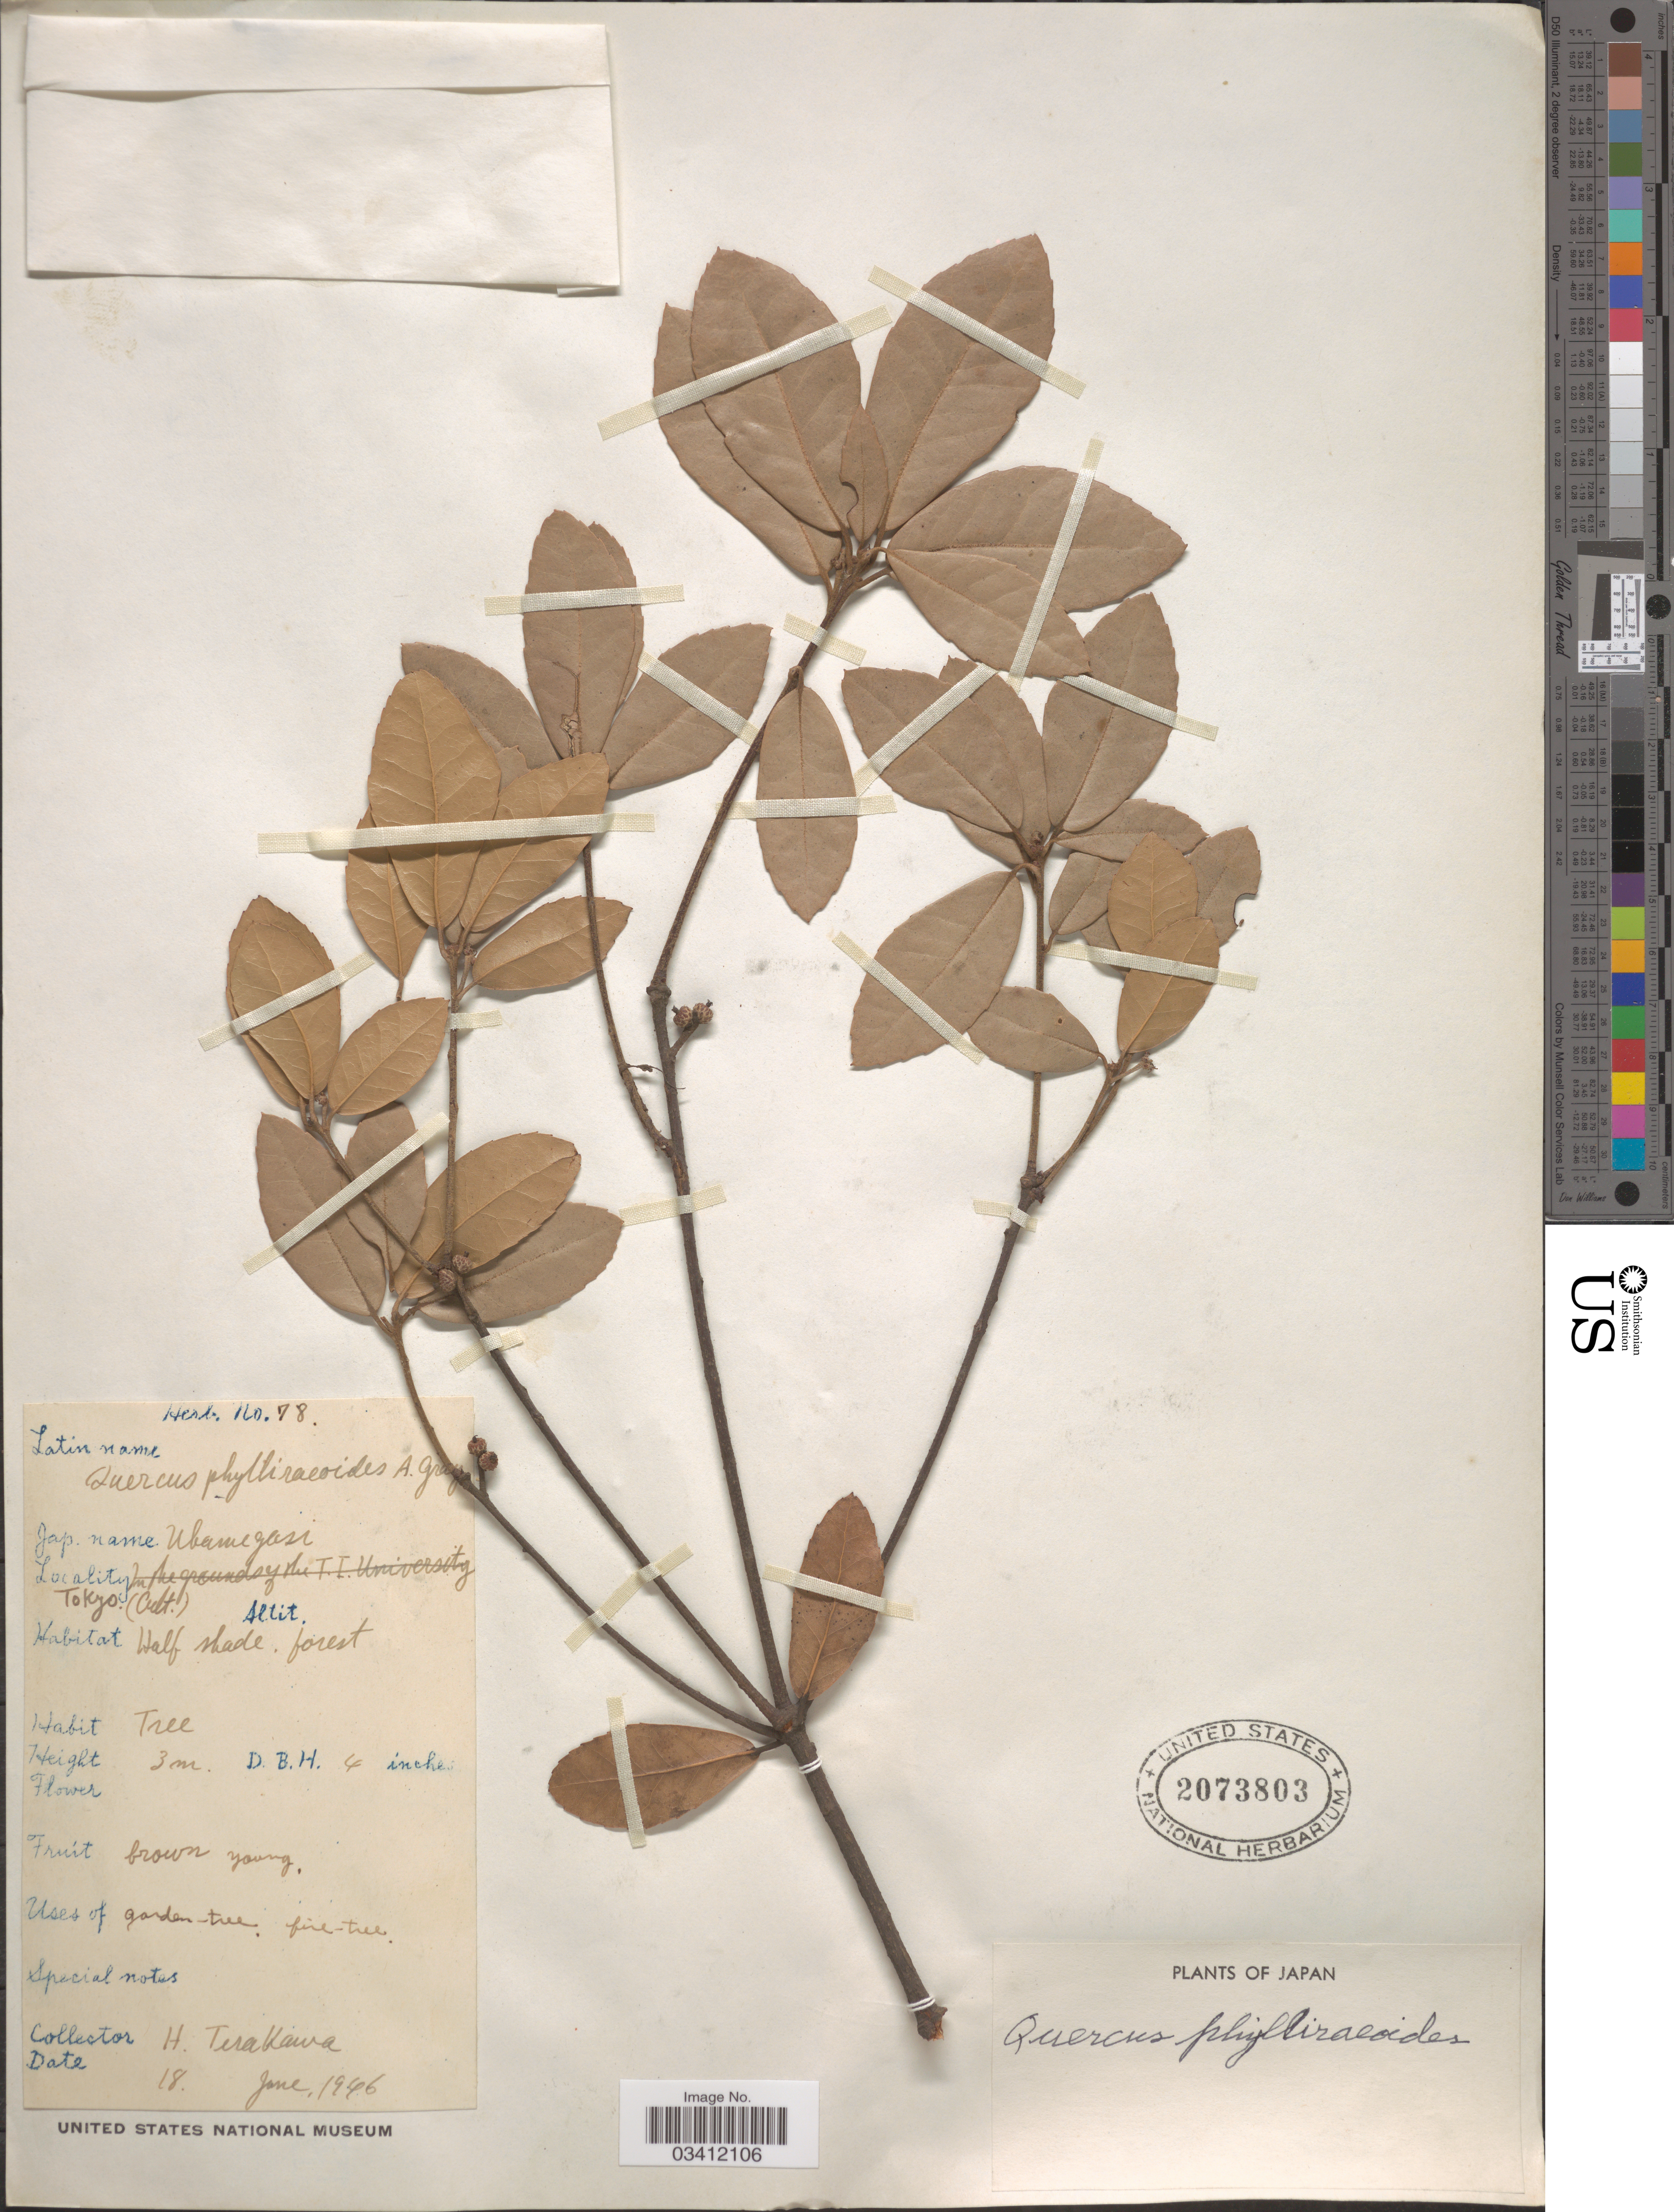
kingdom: Plantae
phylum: Tracheophyta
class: Magnoliopsida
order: Fagales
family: Fagaceae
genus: Quercus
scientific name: Quercus phillyraeoides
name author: A. Gray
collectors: H. Terakawa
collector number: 78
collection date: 1946-06-18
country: Japan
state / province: Tokyo, Federal City of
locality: Tokyo.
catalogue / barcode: US 2073803